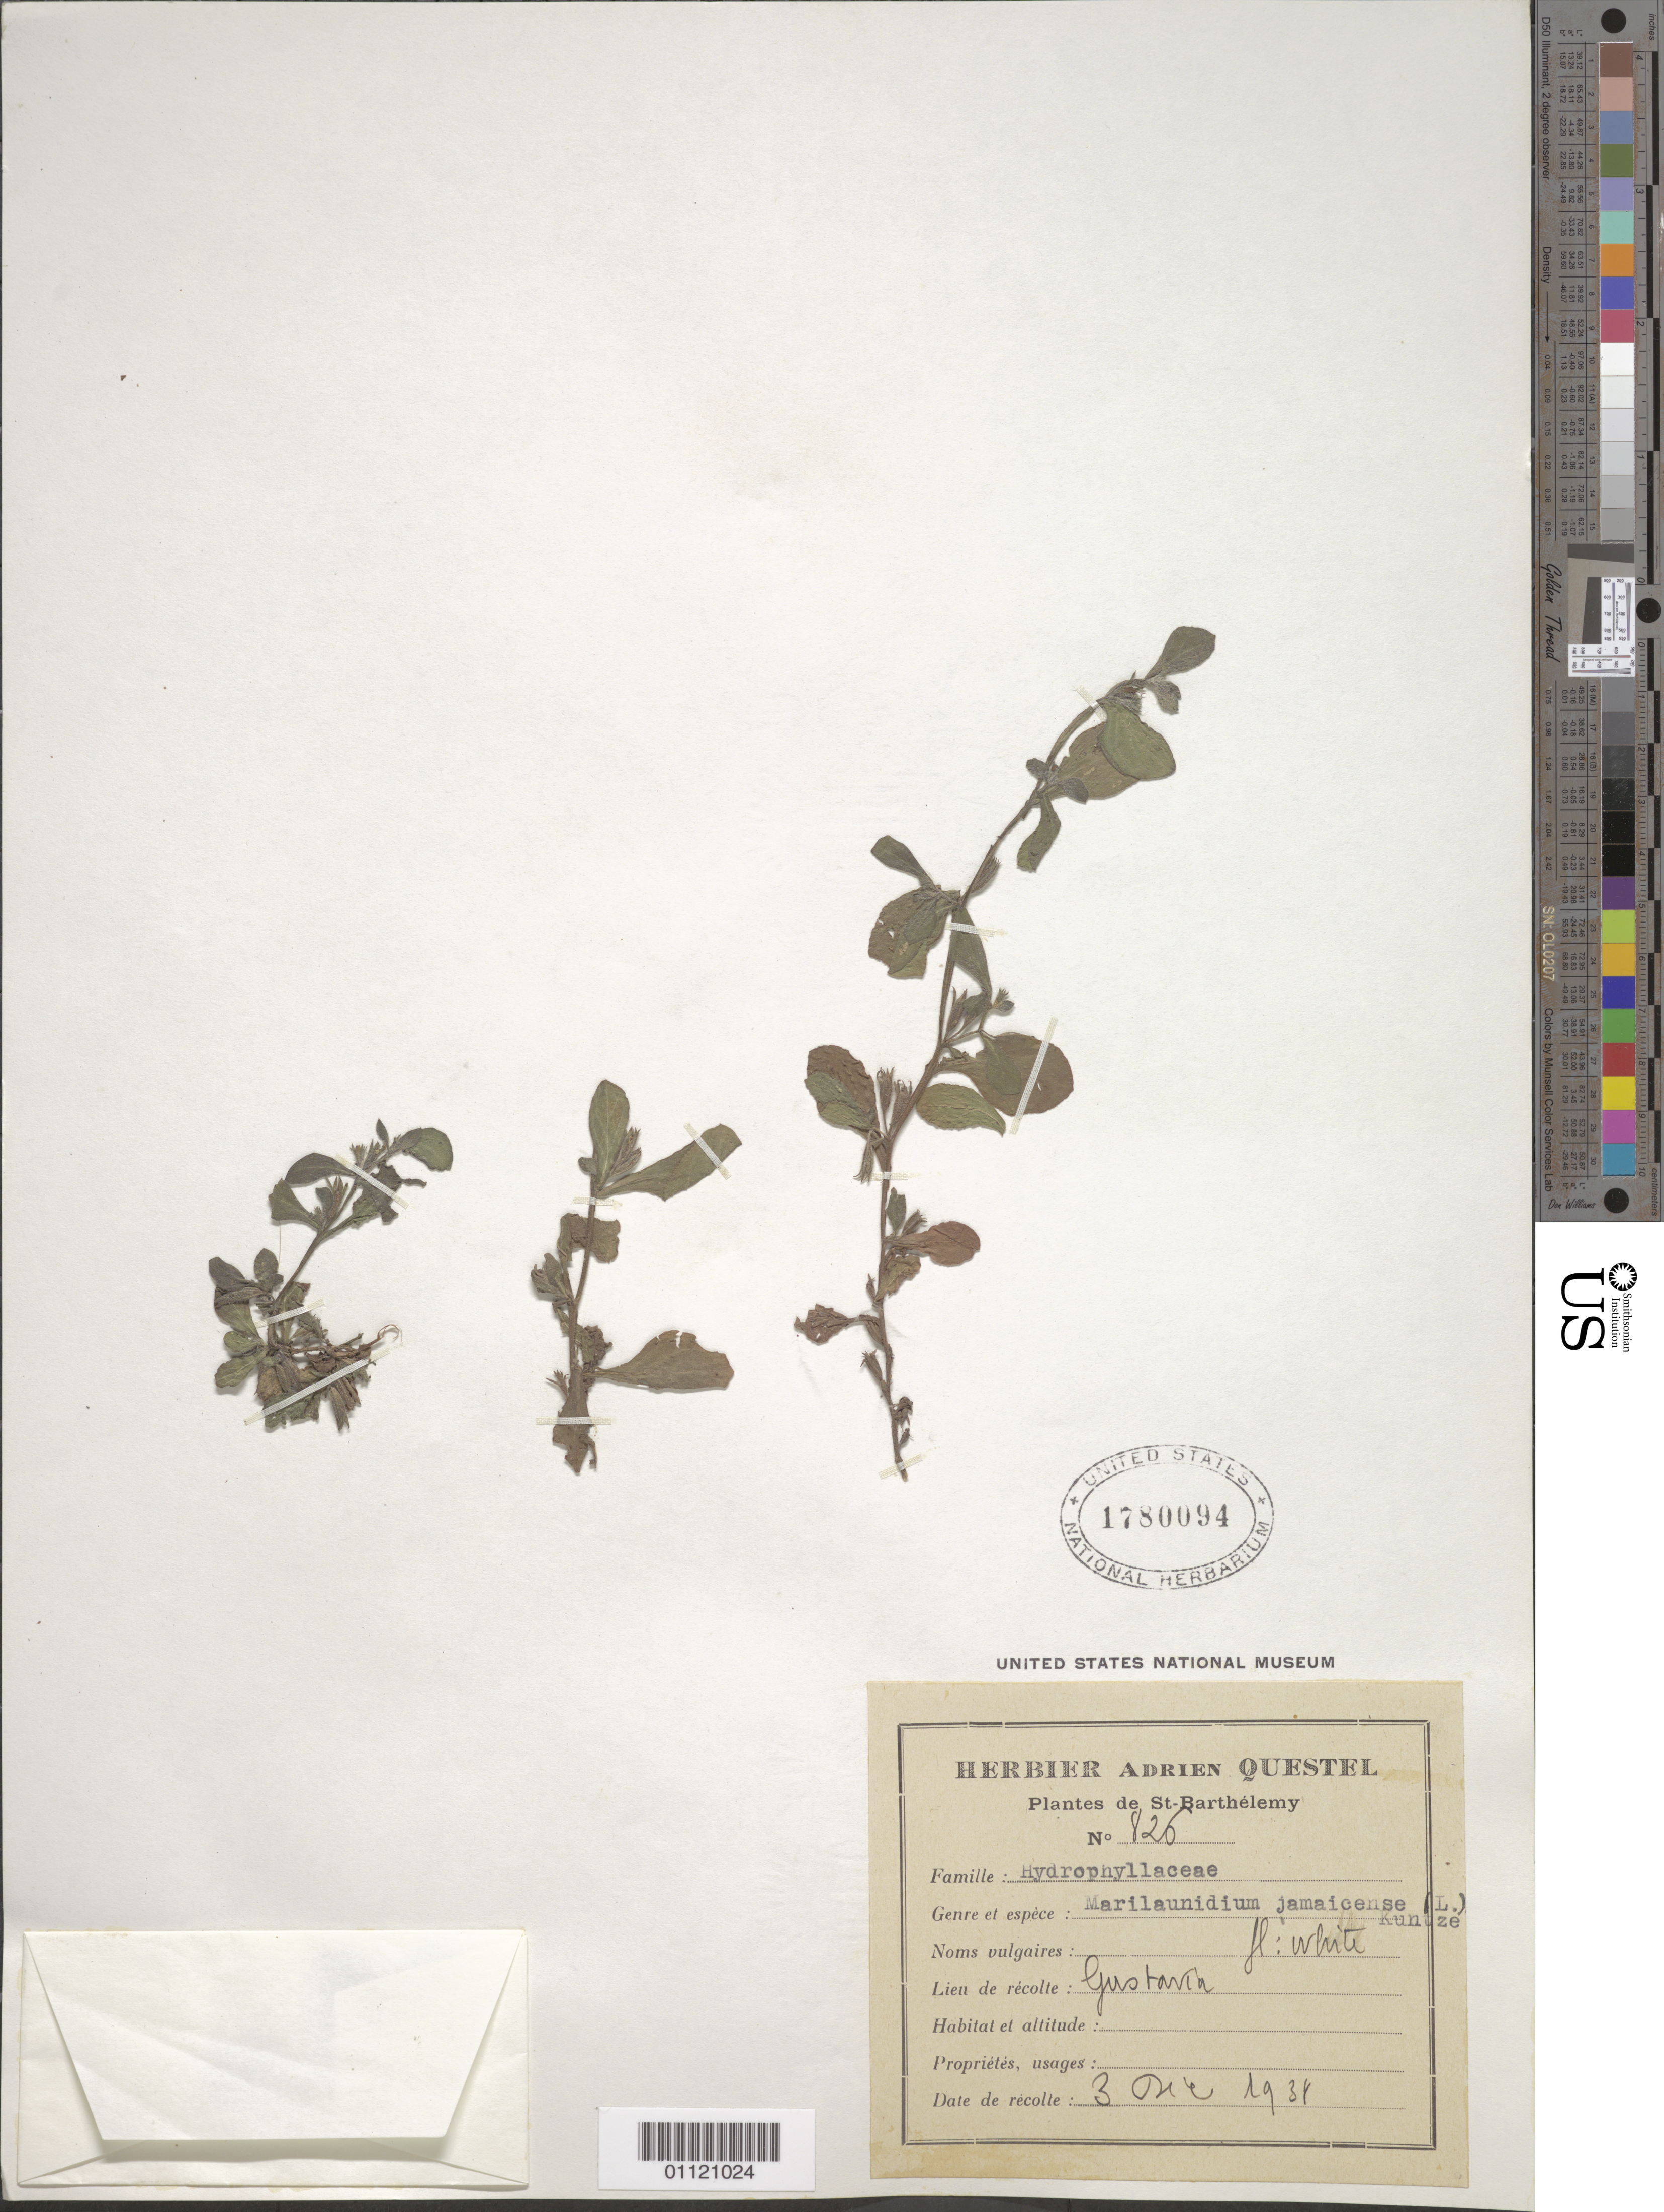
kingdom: Plantae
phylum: Tracheophyta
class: Magnoliopsida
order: Boraginales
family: Namaceae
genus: Nama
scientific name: Nama jamaicensis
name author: L.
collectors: A. Questel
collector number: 826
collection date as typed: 1938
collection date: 1938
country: Saint Barthélemy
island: St. Barthélemy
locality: Gustavia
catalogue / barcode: US 1780094